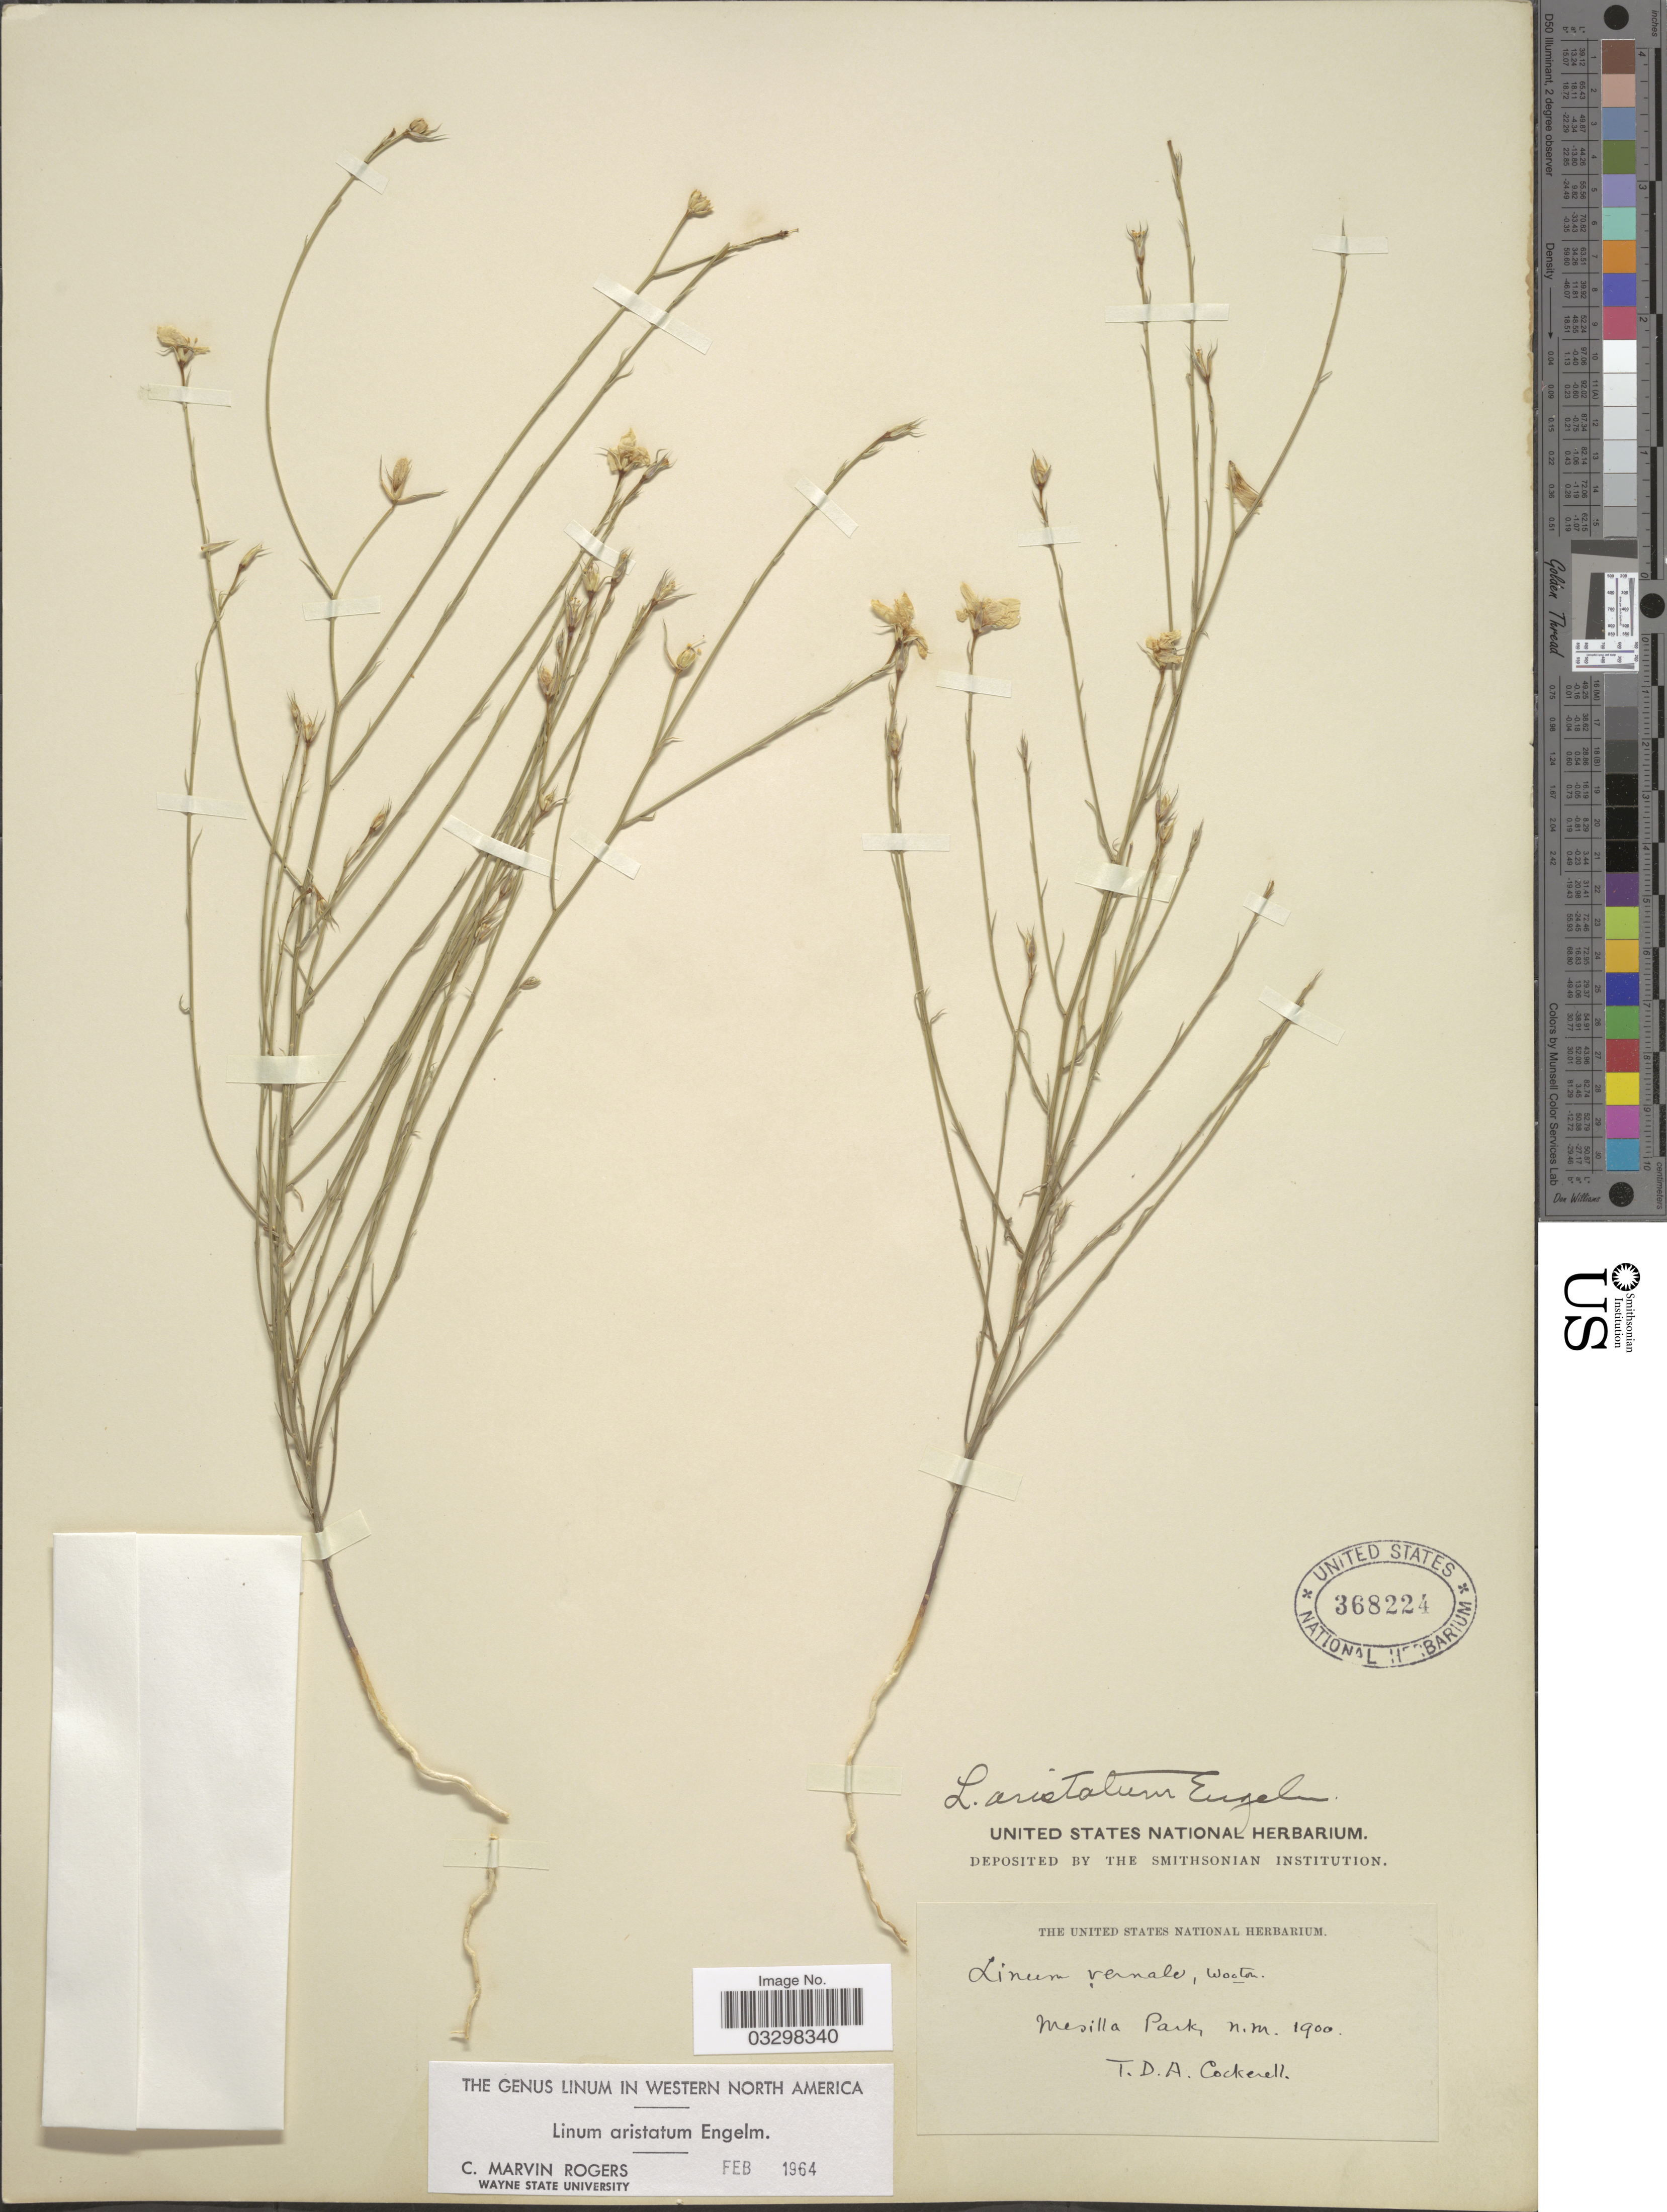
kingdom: Plantae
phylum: Tracheophyta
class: Magnoliopsida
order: Malpighiales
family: Linaceae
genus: Linum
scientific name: Linum aristatum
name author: Engelm.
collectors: T. Cockerell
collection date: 1900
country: United States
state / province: New Mexico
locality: Mesilla Park.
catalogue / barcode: US 368224